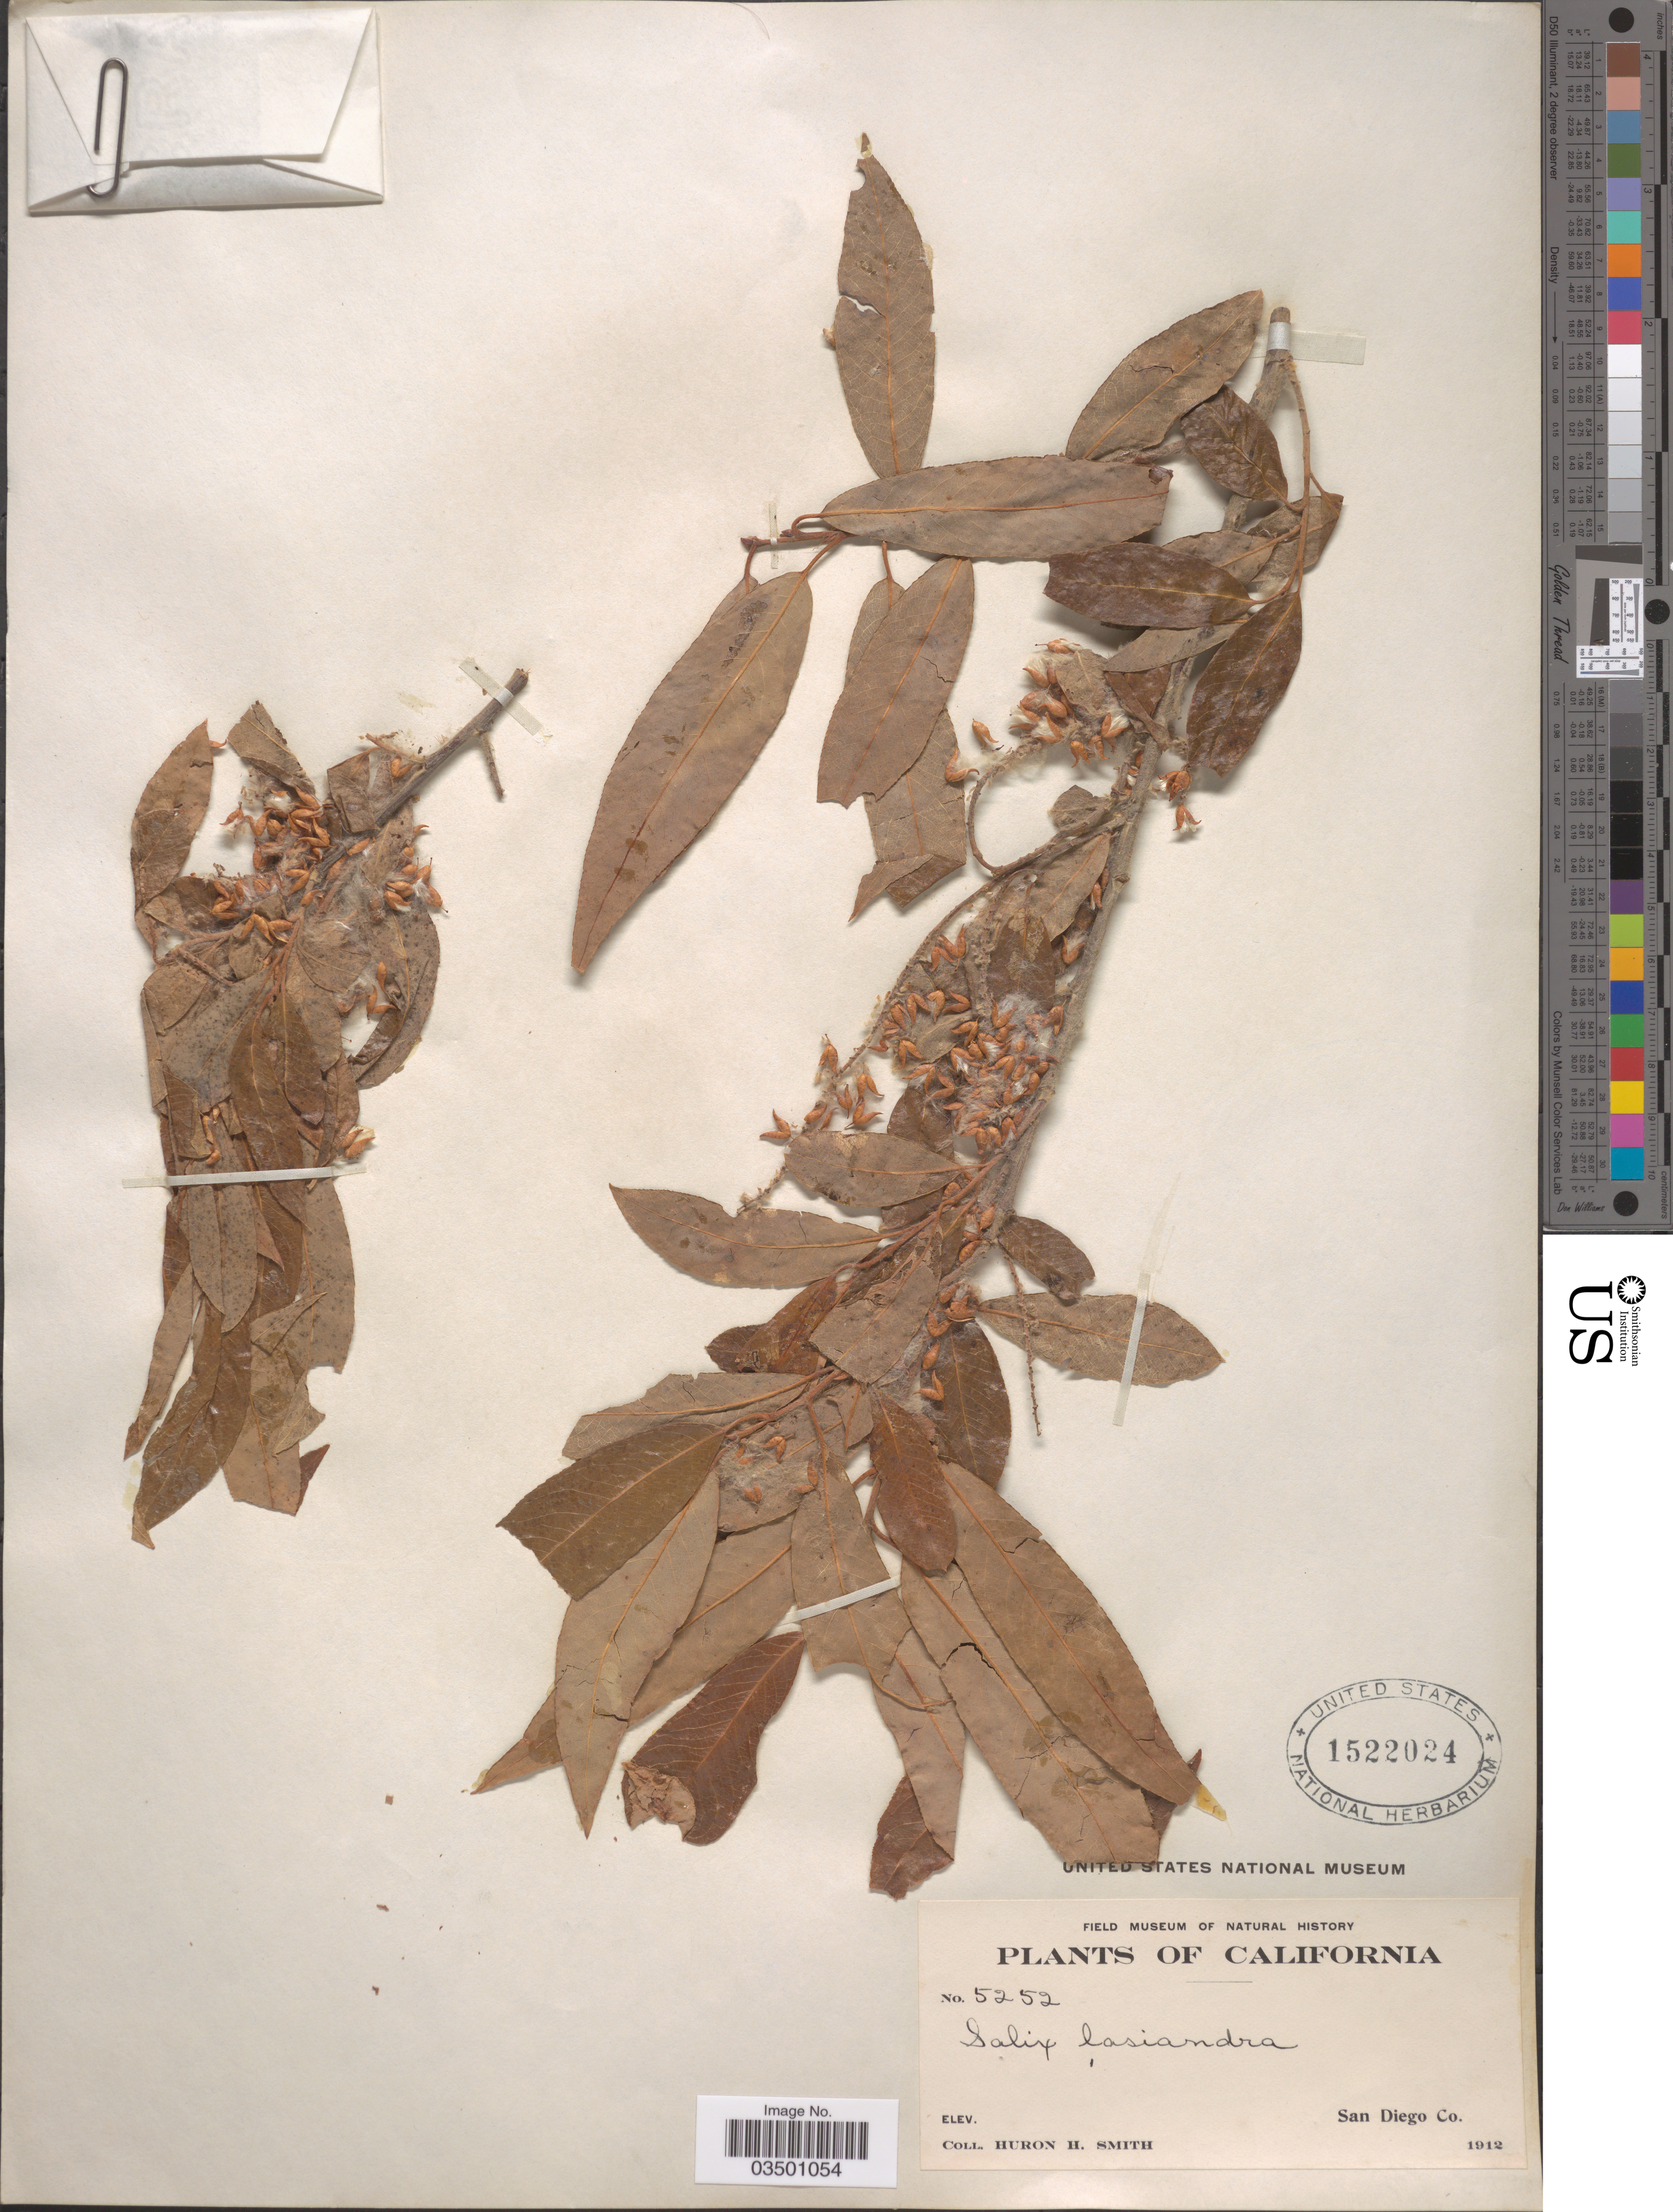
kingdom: Plantae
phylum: Tracheophyta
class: Magnoliopsida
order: Malpighiales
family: Salicaceae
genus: Salix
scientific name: Salix lasiandra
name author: Benth.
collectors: Huron H. Smith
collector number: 5252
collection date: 1912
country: United States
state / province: California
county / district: San Diego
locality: San Diego Co.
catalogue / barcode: US 1522024